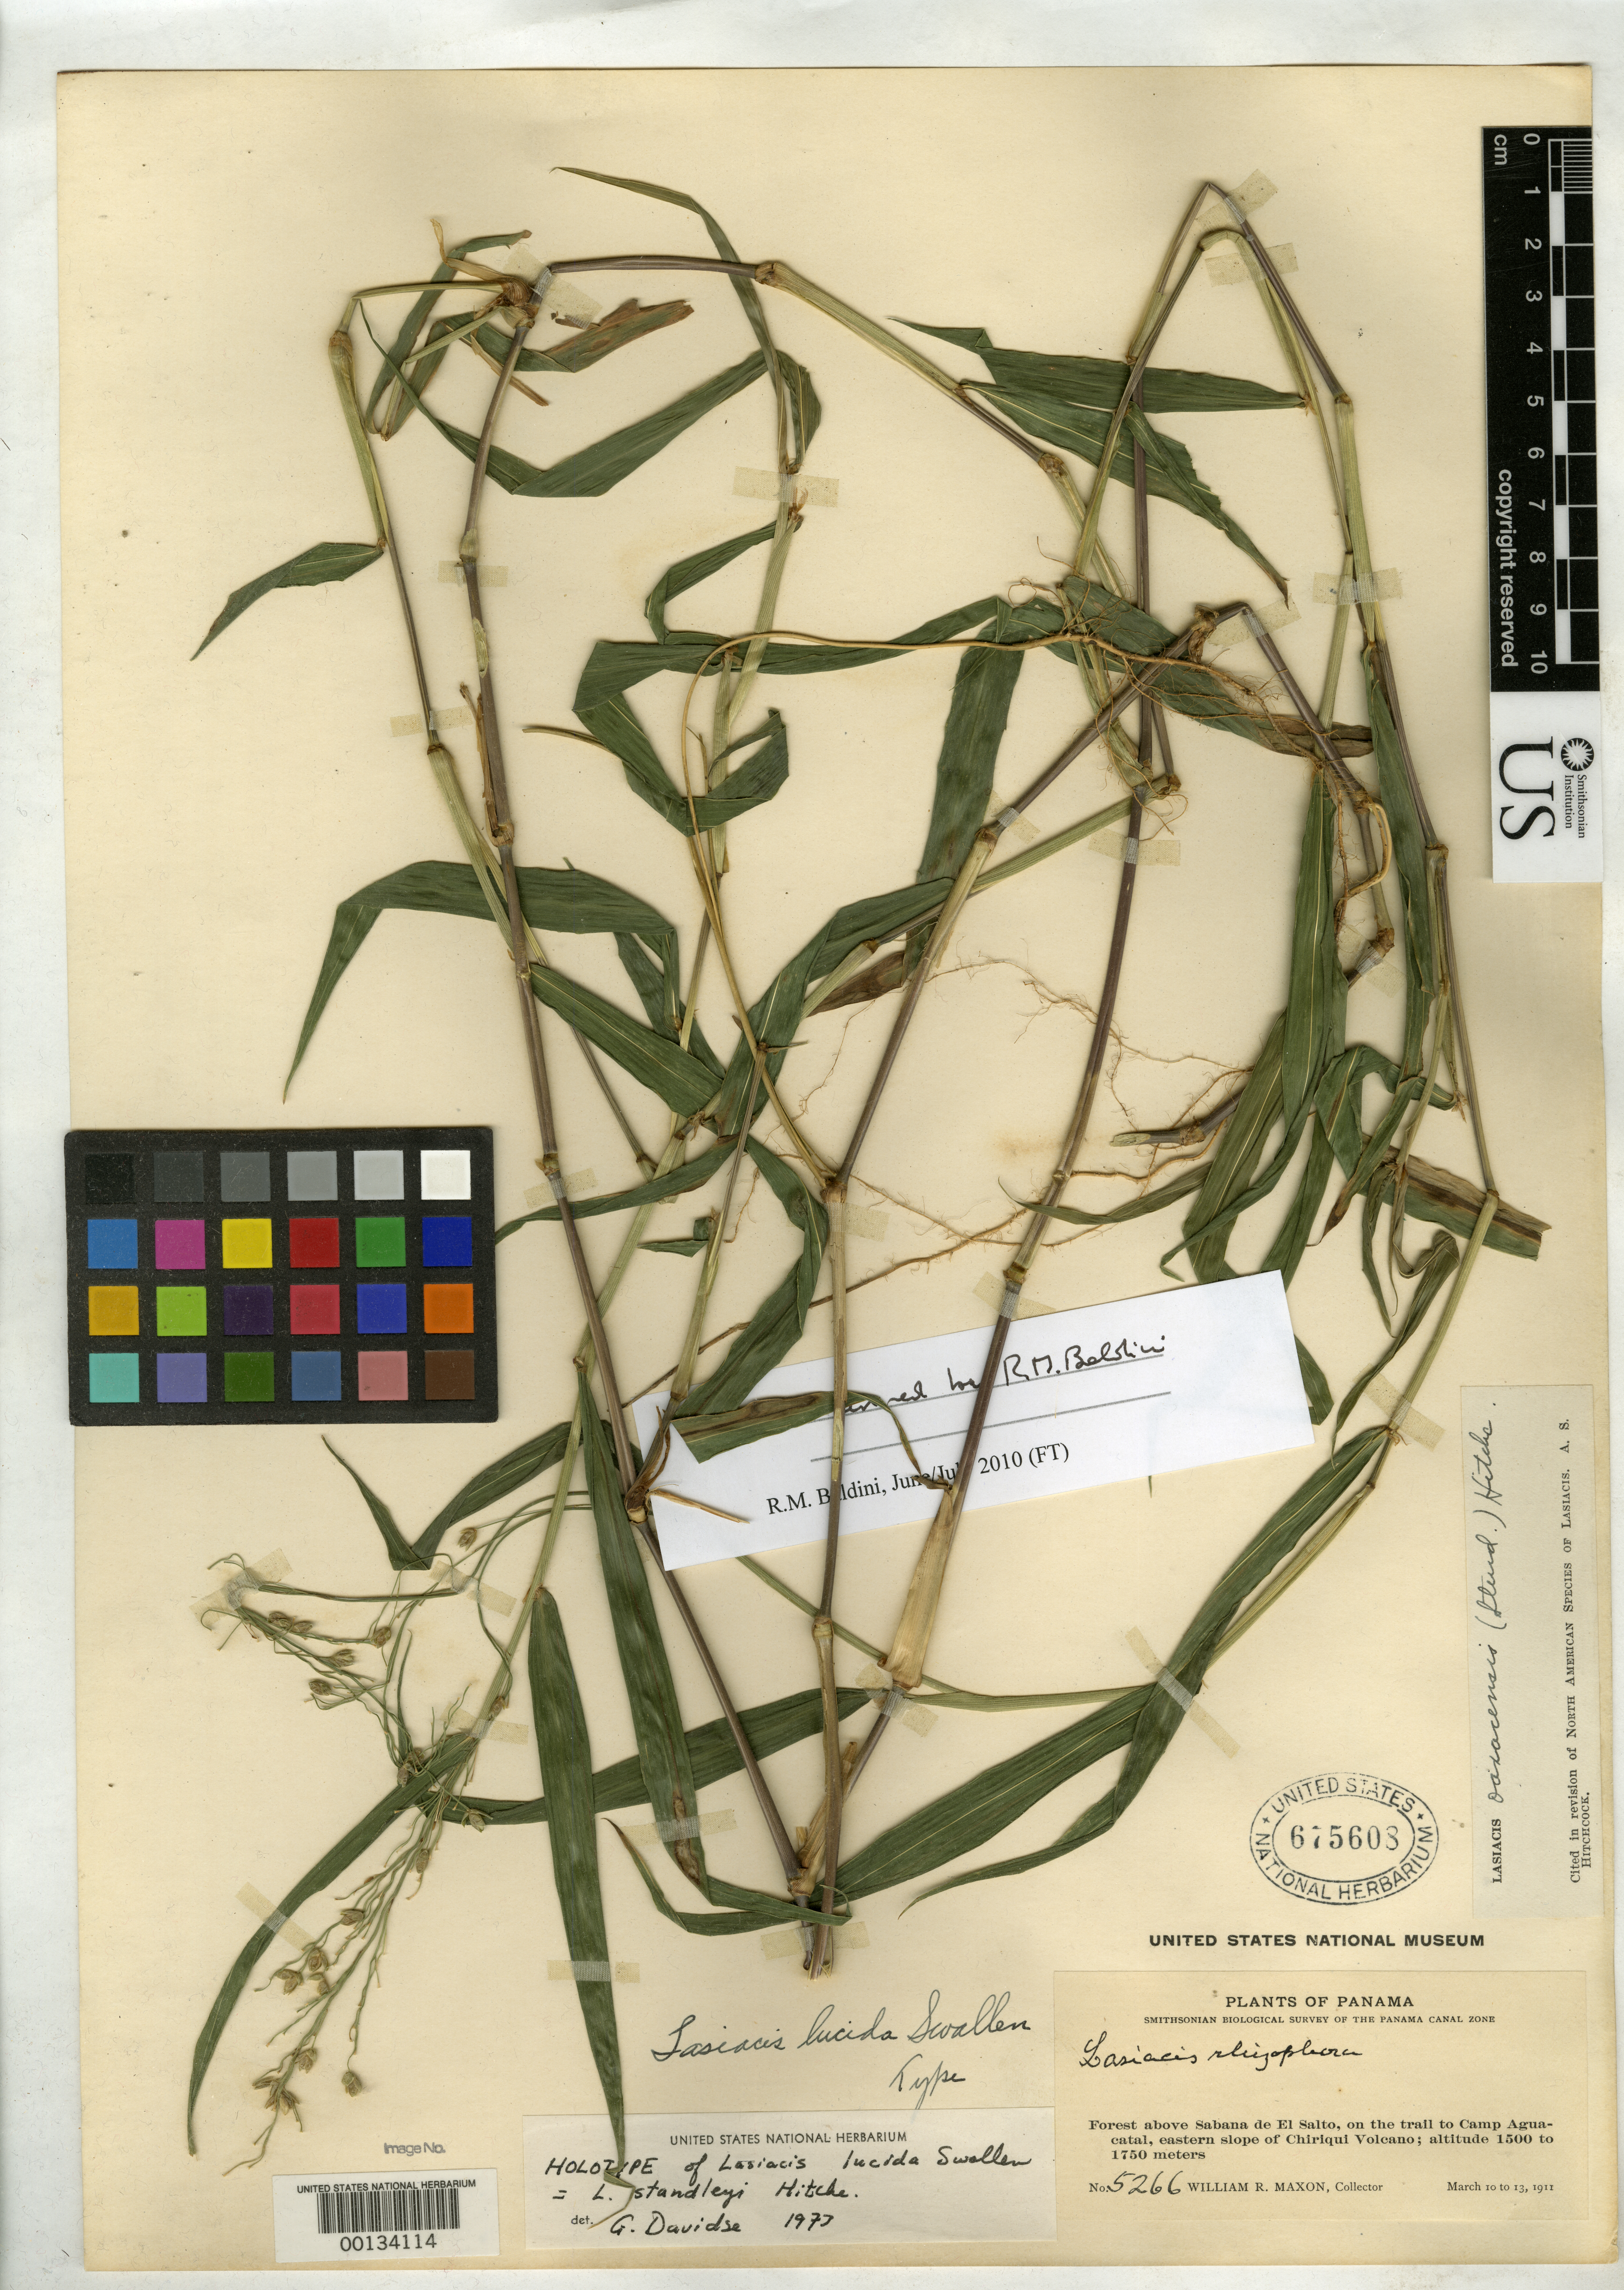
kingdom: Plantae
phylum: Tracheophyta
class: Liliopsida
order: Poales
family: Poaceae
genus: Lasiacis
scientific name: Lasiacis lucida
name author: Swallen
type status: Holotype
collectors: W. R. Maxon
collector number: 5266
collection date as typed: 10 Mar 1911 to 13 Mar 1911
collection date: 1911-03-10/1911-03-13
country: Panama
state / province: Chiriquí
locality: Forest above Sabana de El Salto, on Trail to Camp Aguacatal, E slope of Chiriqui Volcano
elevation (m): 1500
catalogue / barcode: US 675608